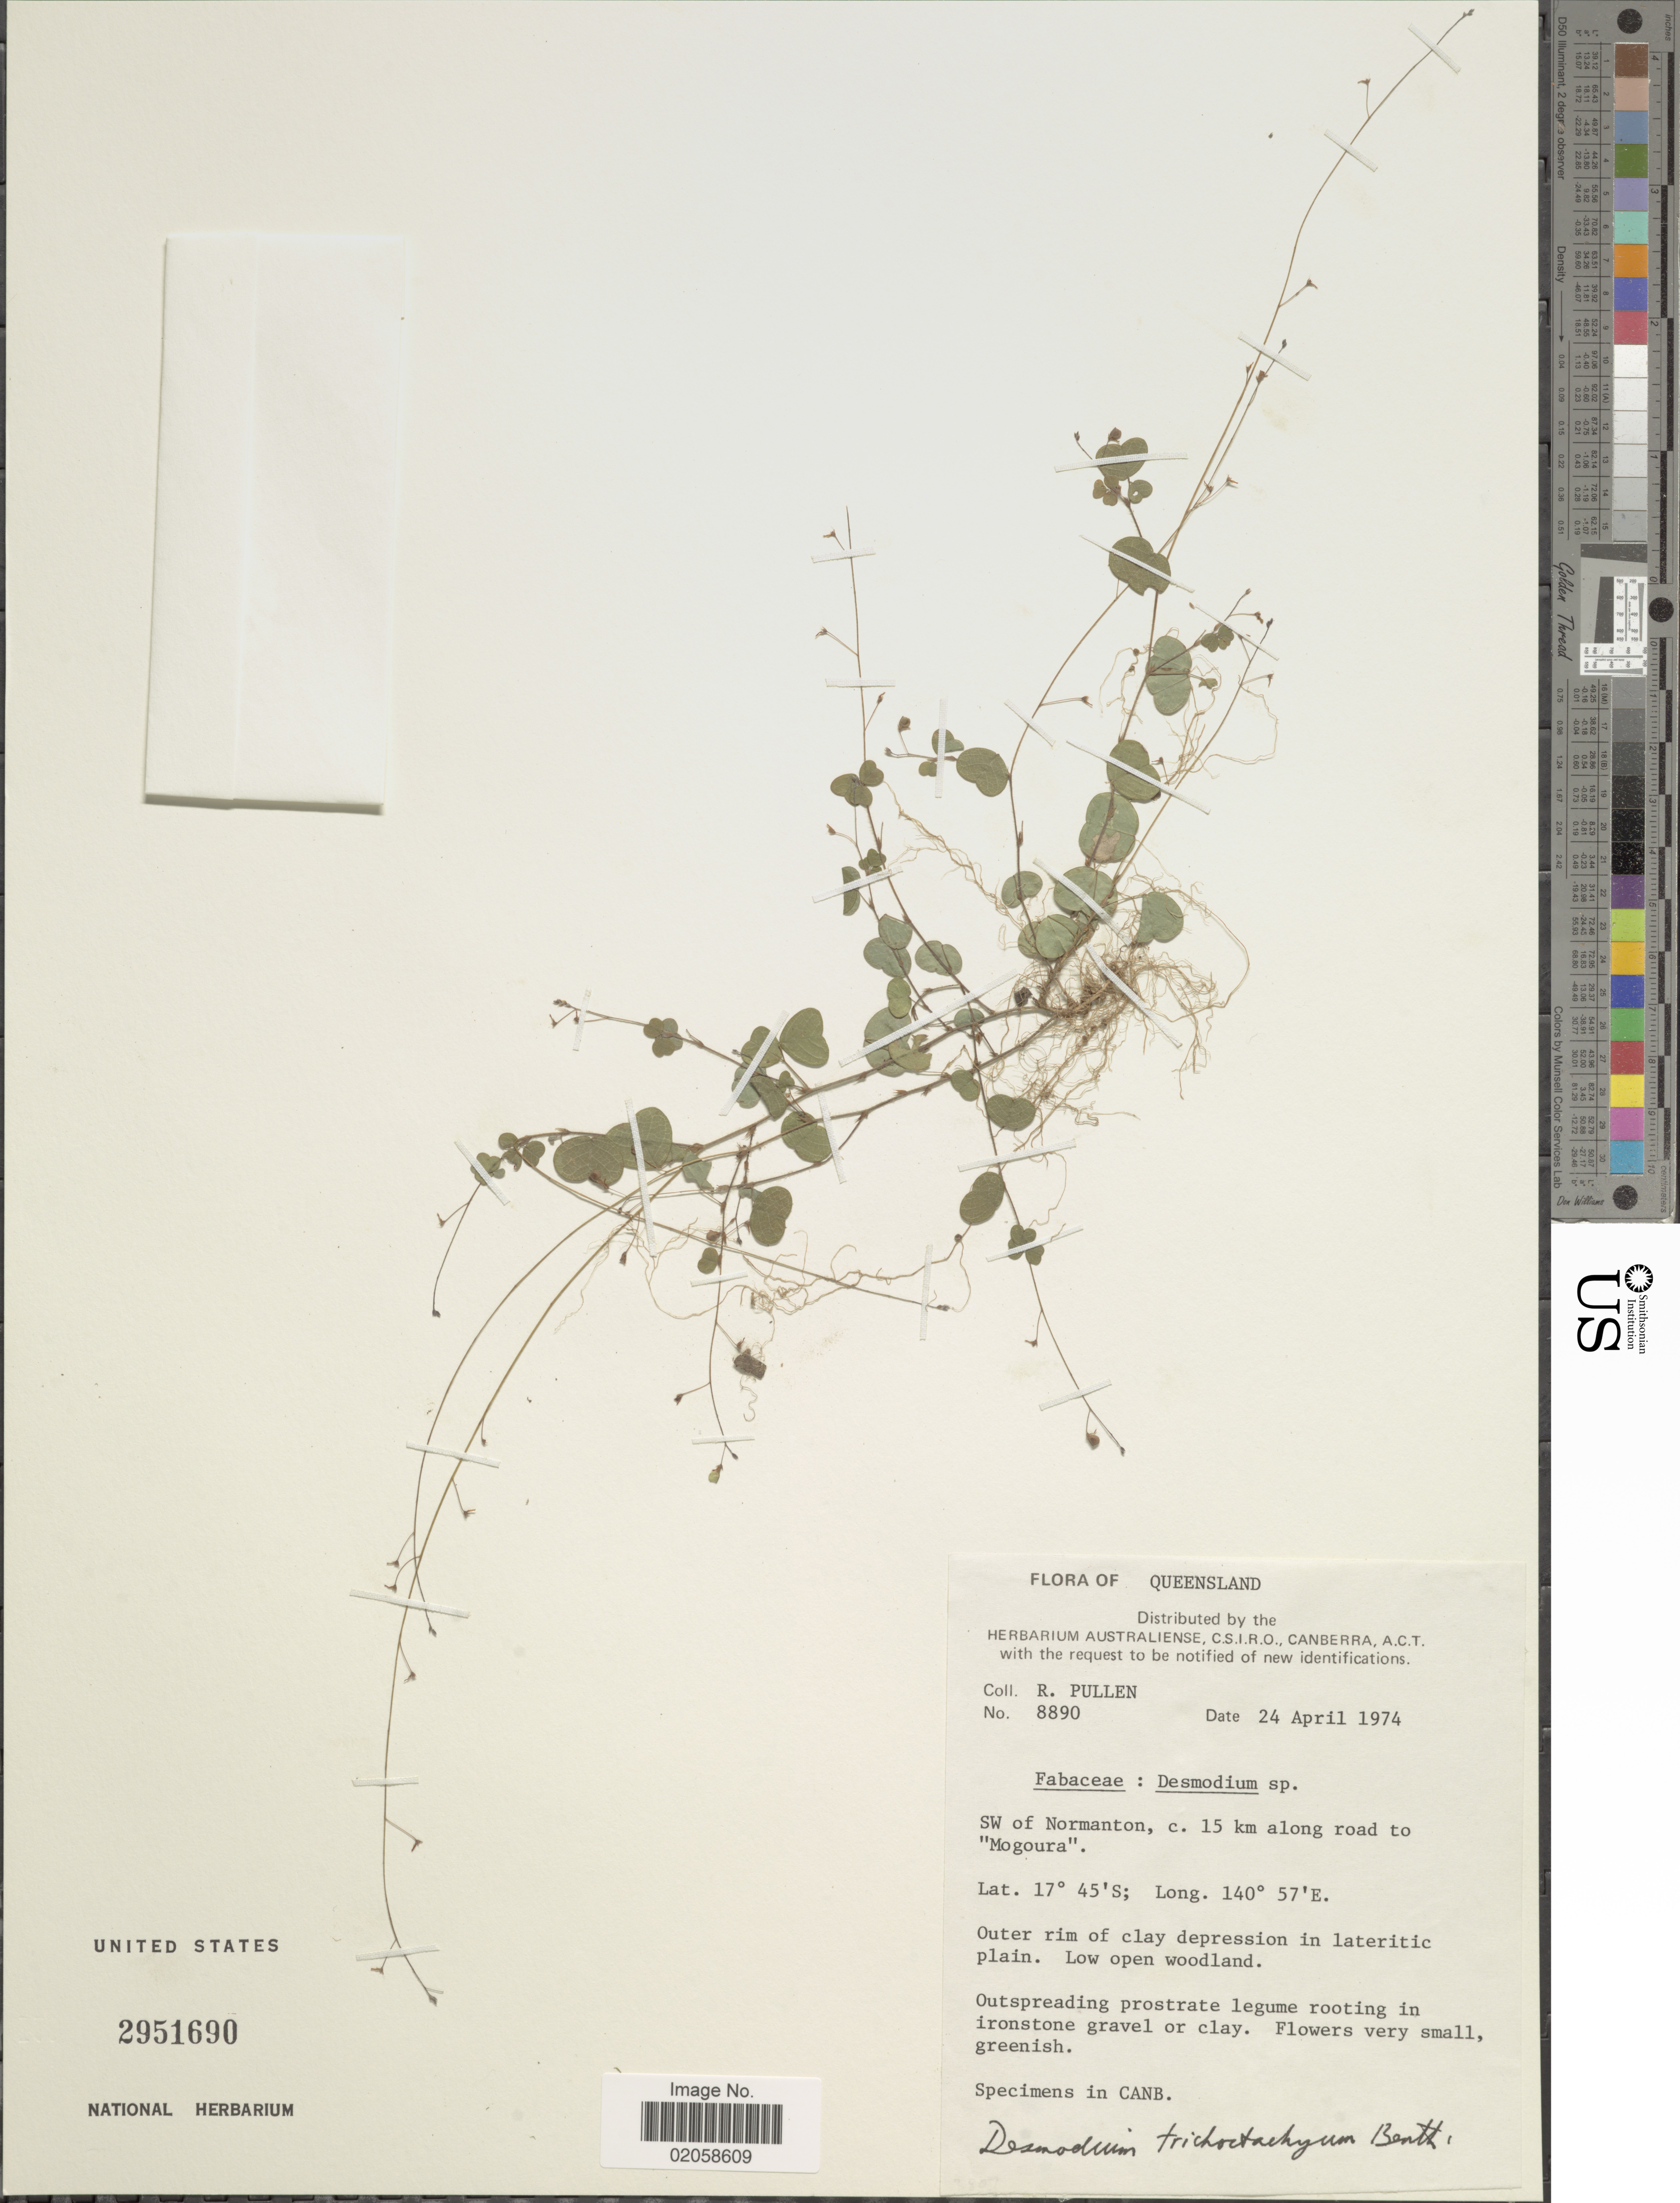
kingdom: Plantae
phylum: Tracheophyta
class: Magnoliopsida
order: Fabales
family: Fabaceae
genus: Grona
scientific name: Grona trichostachya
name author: (Benth.) H. Ohashi & K. Ohashi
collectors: R. Pullen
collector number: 8890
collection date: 1974-04-24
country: Australia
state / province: Queensland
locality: SW of Normanton, c. 15 km along road to "Mogoura"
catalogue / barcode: US 2951690